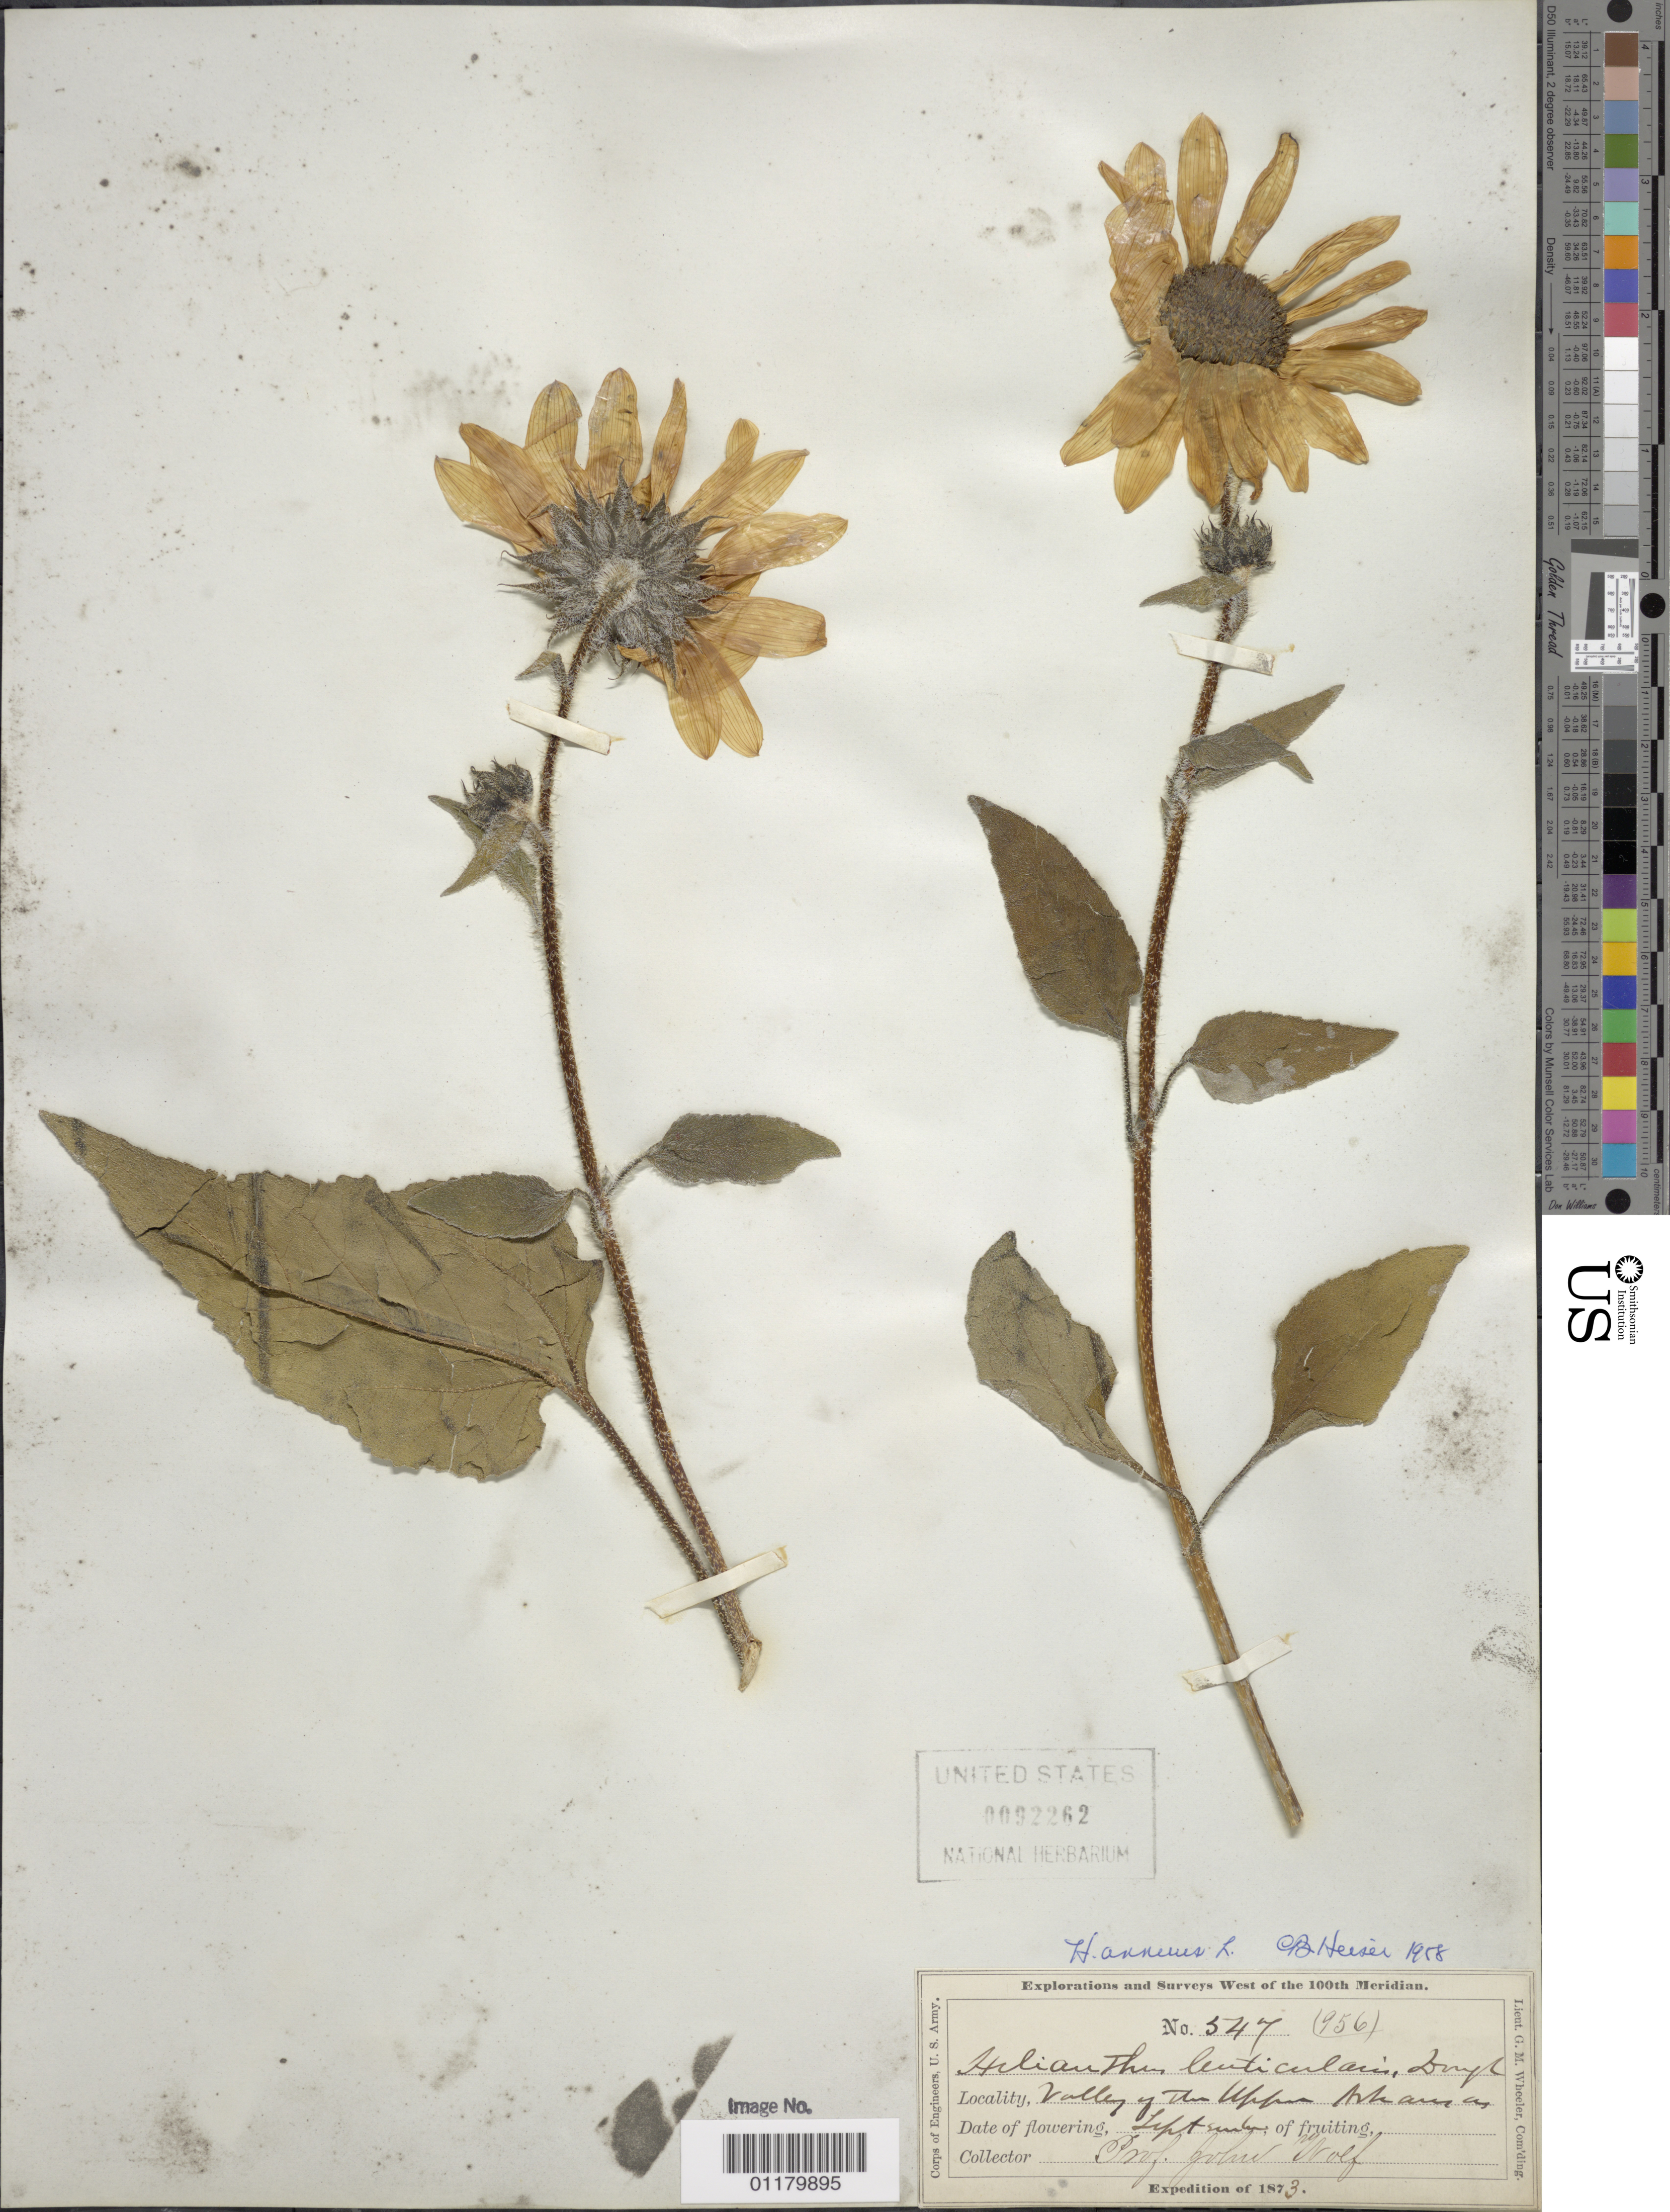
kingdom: Plantae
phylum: Tracheophyta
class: Magnoliopsida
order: Asterales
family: Asteraceae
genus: Helianthus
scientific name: Helianthus annuus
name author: L.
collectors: J. Wolf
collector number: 547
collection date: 1873-09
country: United States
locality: Valley of the Upper Arkansas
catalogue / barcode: US 92262